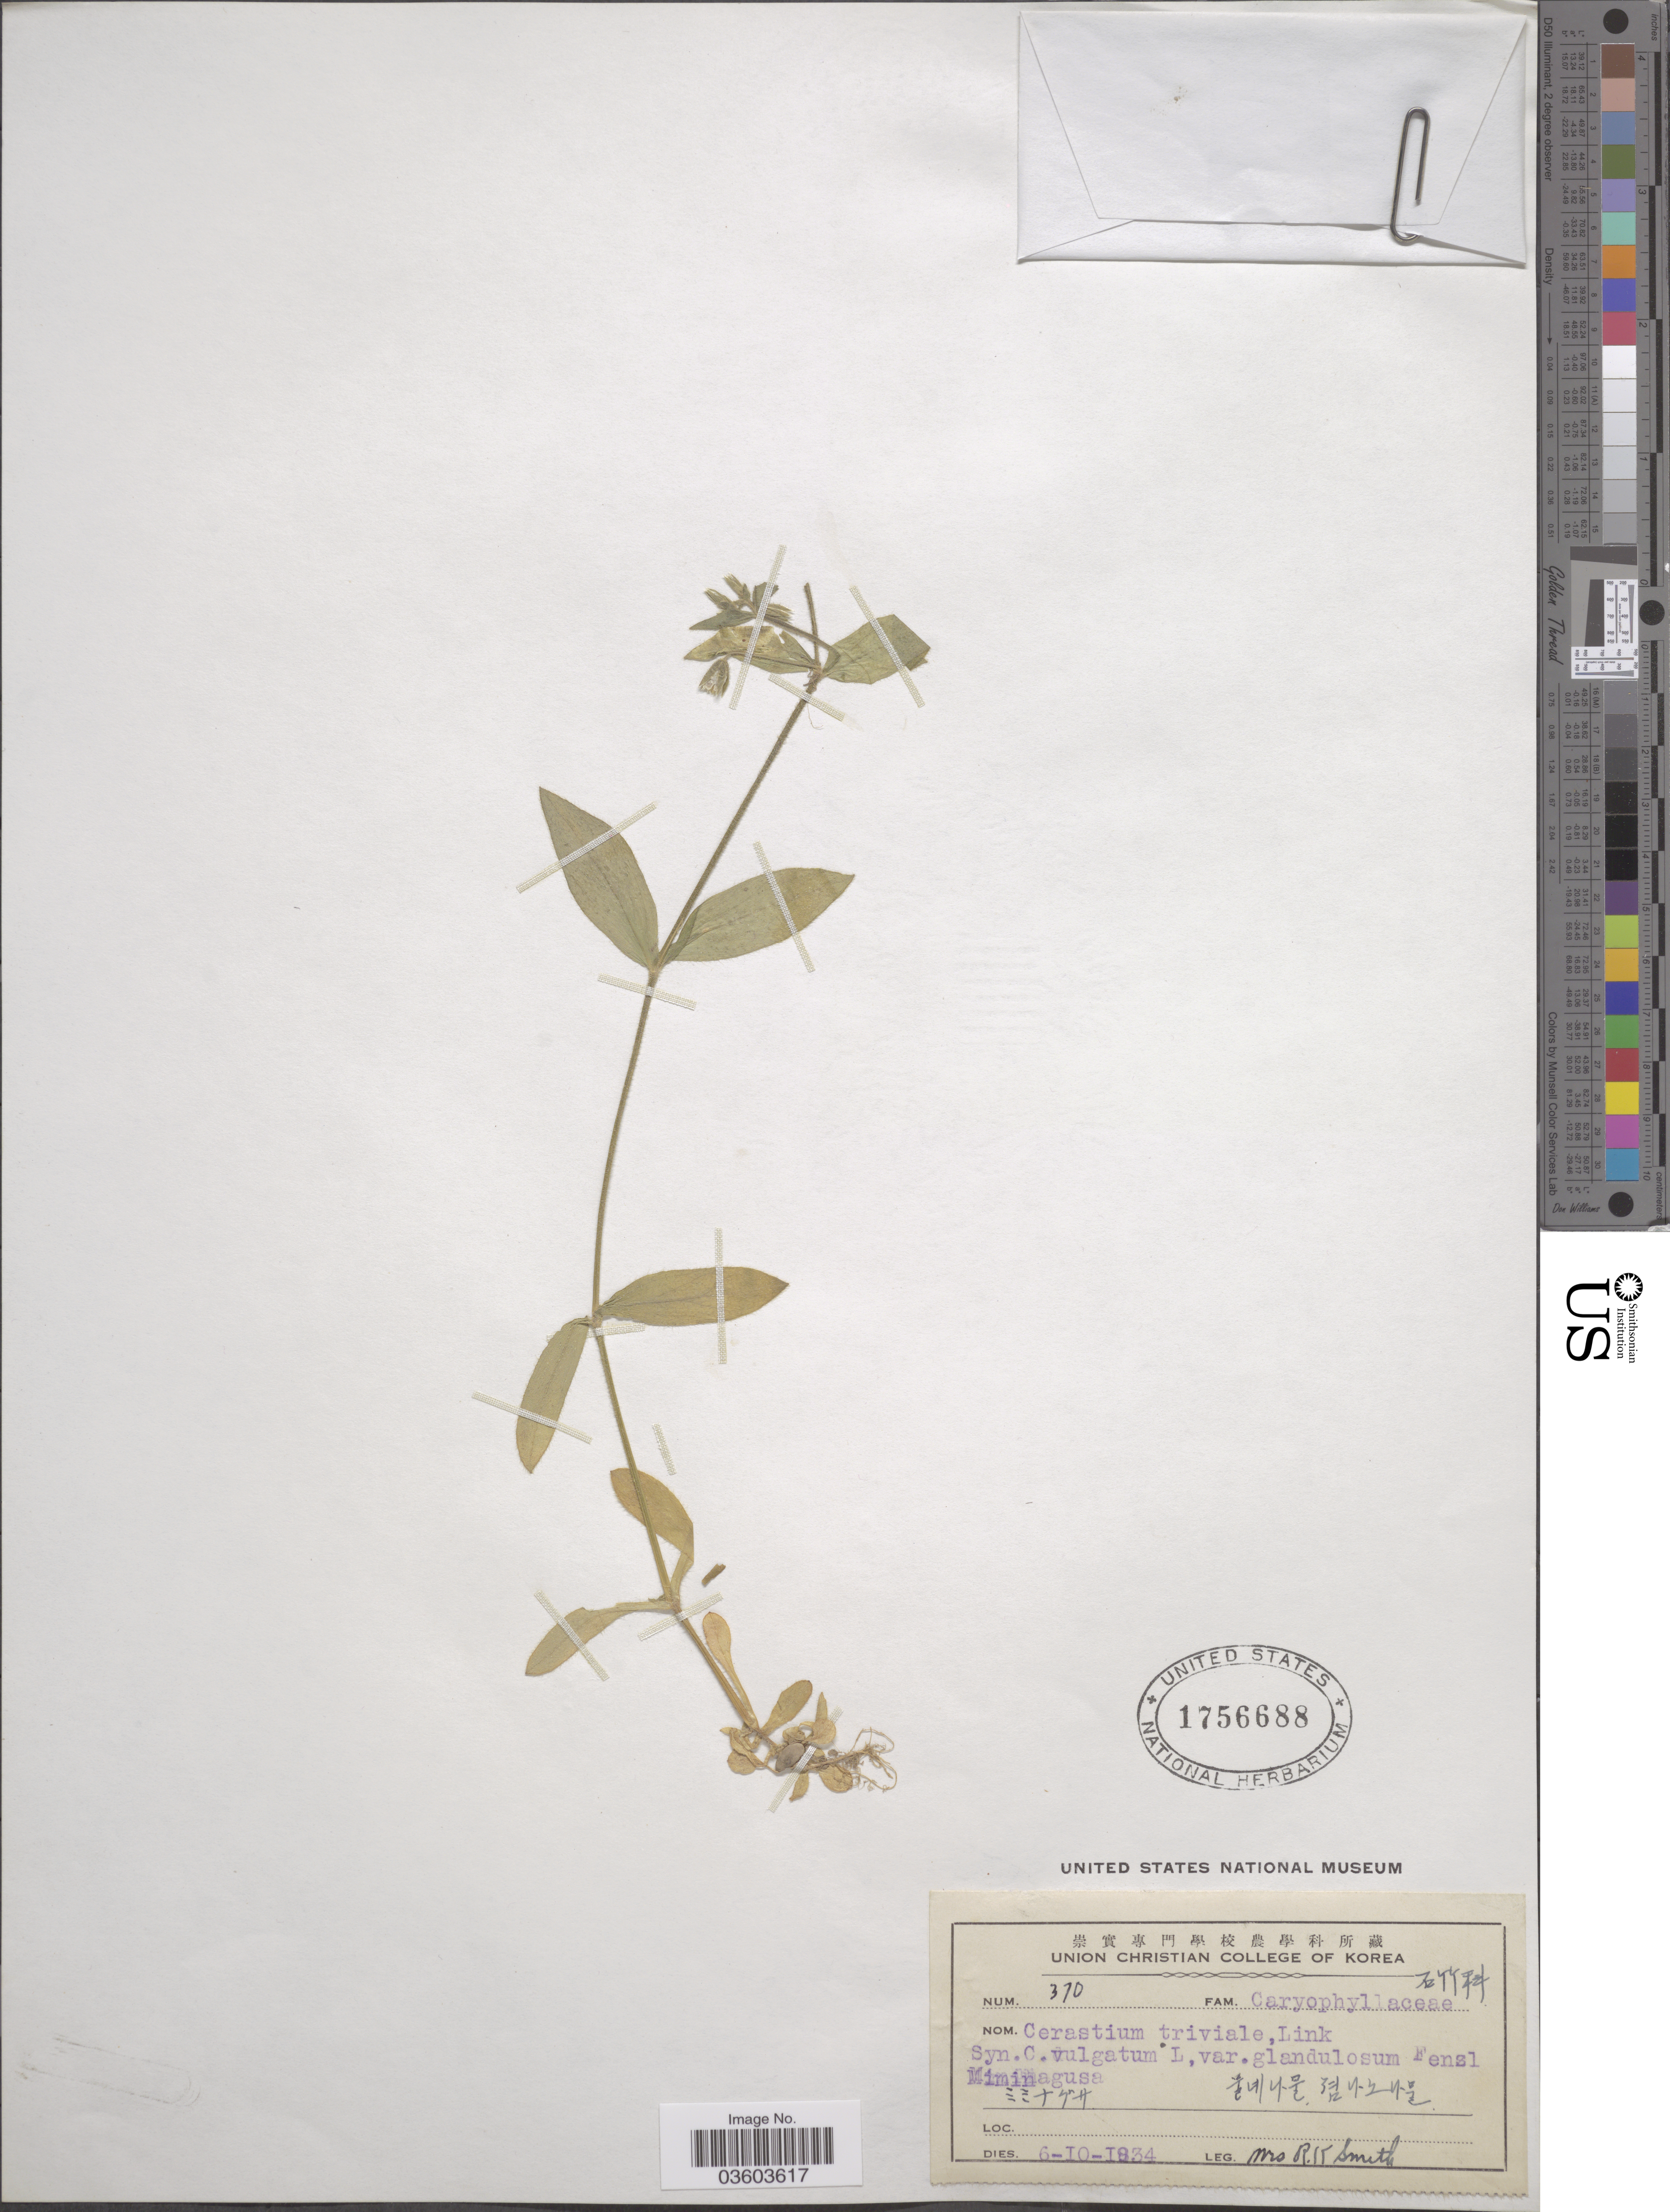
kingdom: Plantae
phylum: Tracheophyta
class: Magnoliopsida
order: Caryophyllales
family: Caryophyllaceae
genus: Cerastium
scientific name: Cerastium caespitosum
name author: Rchb. & Kit.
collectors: Mrs. R. K. Smith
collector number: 370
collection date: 1934-10-06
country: North Korea / South Korea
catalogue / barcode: US 1756688